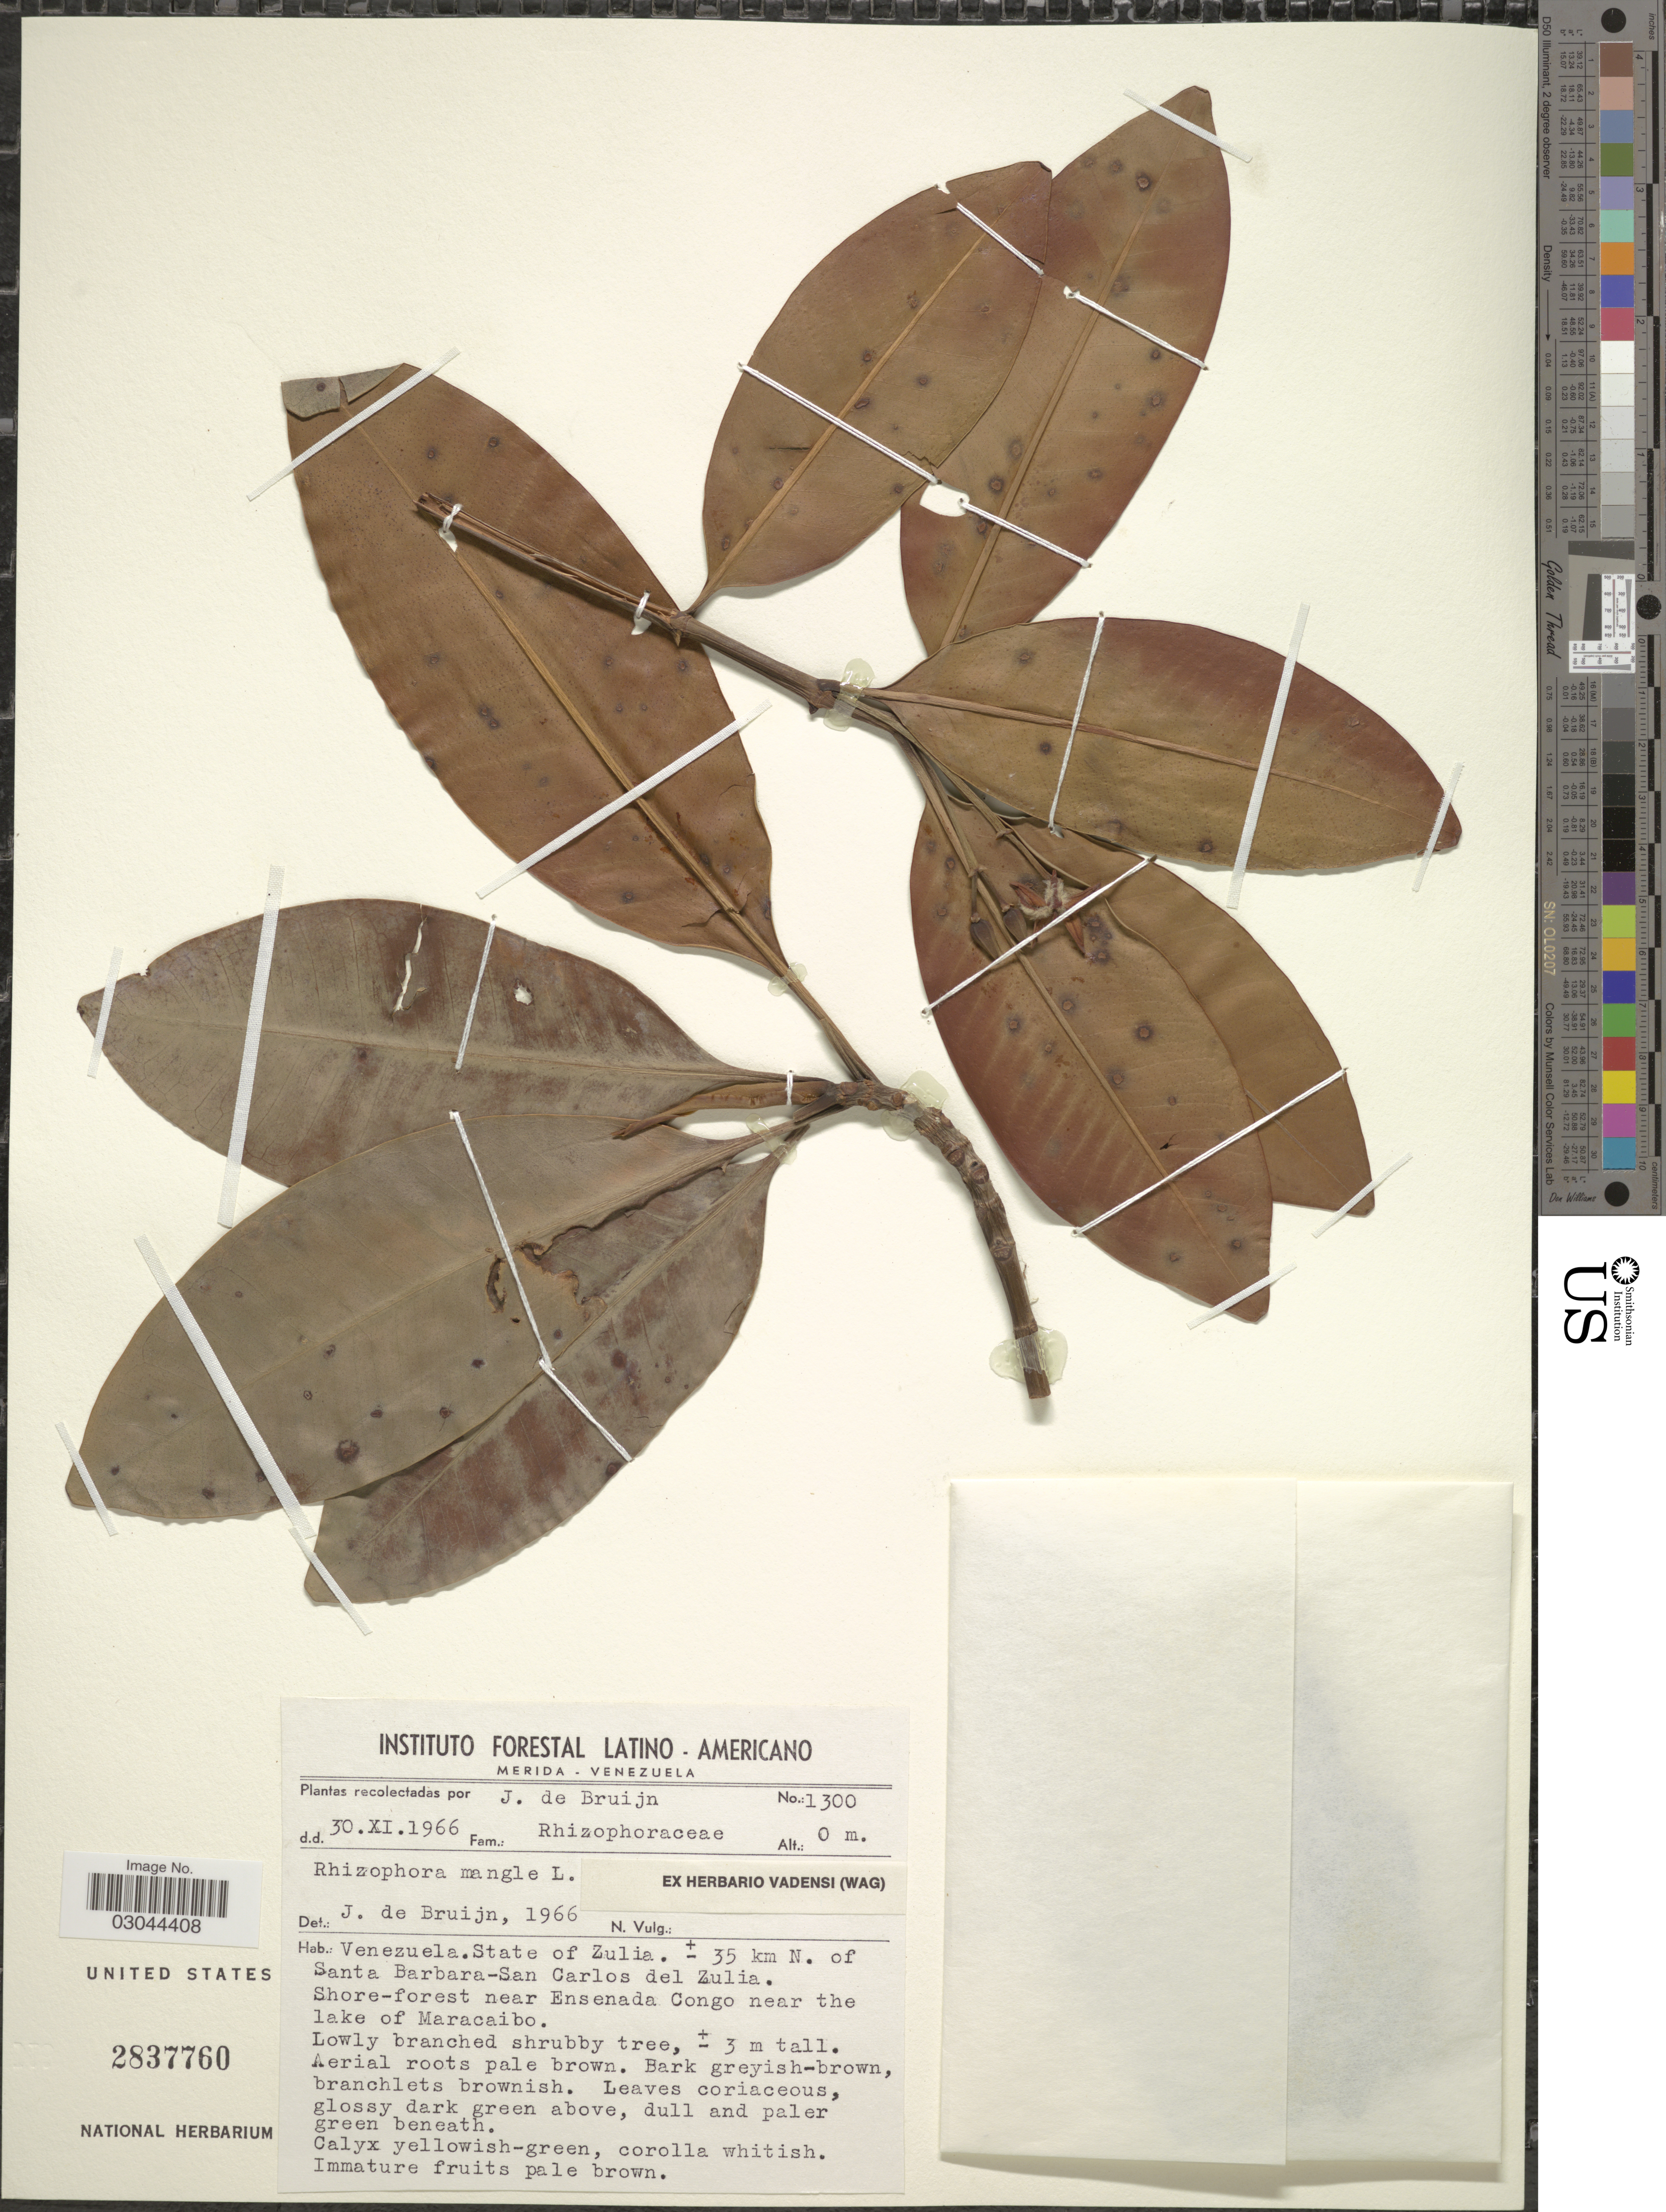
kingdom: Plantae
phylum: Tracheophyta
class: Magnoliopsida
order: Malpighiales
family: Rhizophoraceae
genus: Rhizophora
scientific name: Rhizophora mangle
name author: L.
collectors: J. Bruijn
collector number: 1300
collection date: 1966-11-30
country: Venezuela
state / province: Zulia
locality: State of Zulia. ± 35 km N. of Santa Barbara-San Carlos del Zulia. Shore-forest near Ensenada Congo near the lake of Maracaibo.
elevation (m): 0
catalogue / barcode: US 2837760